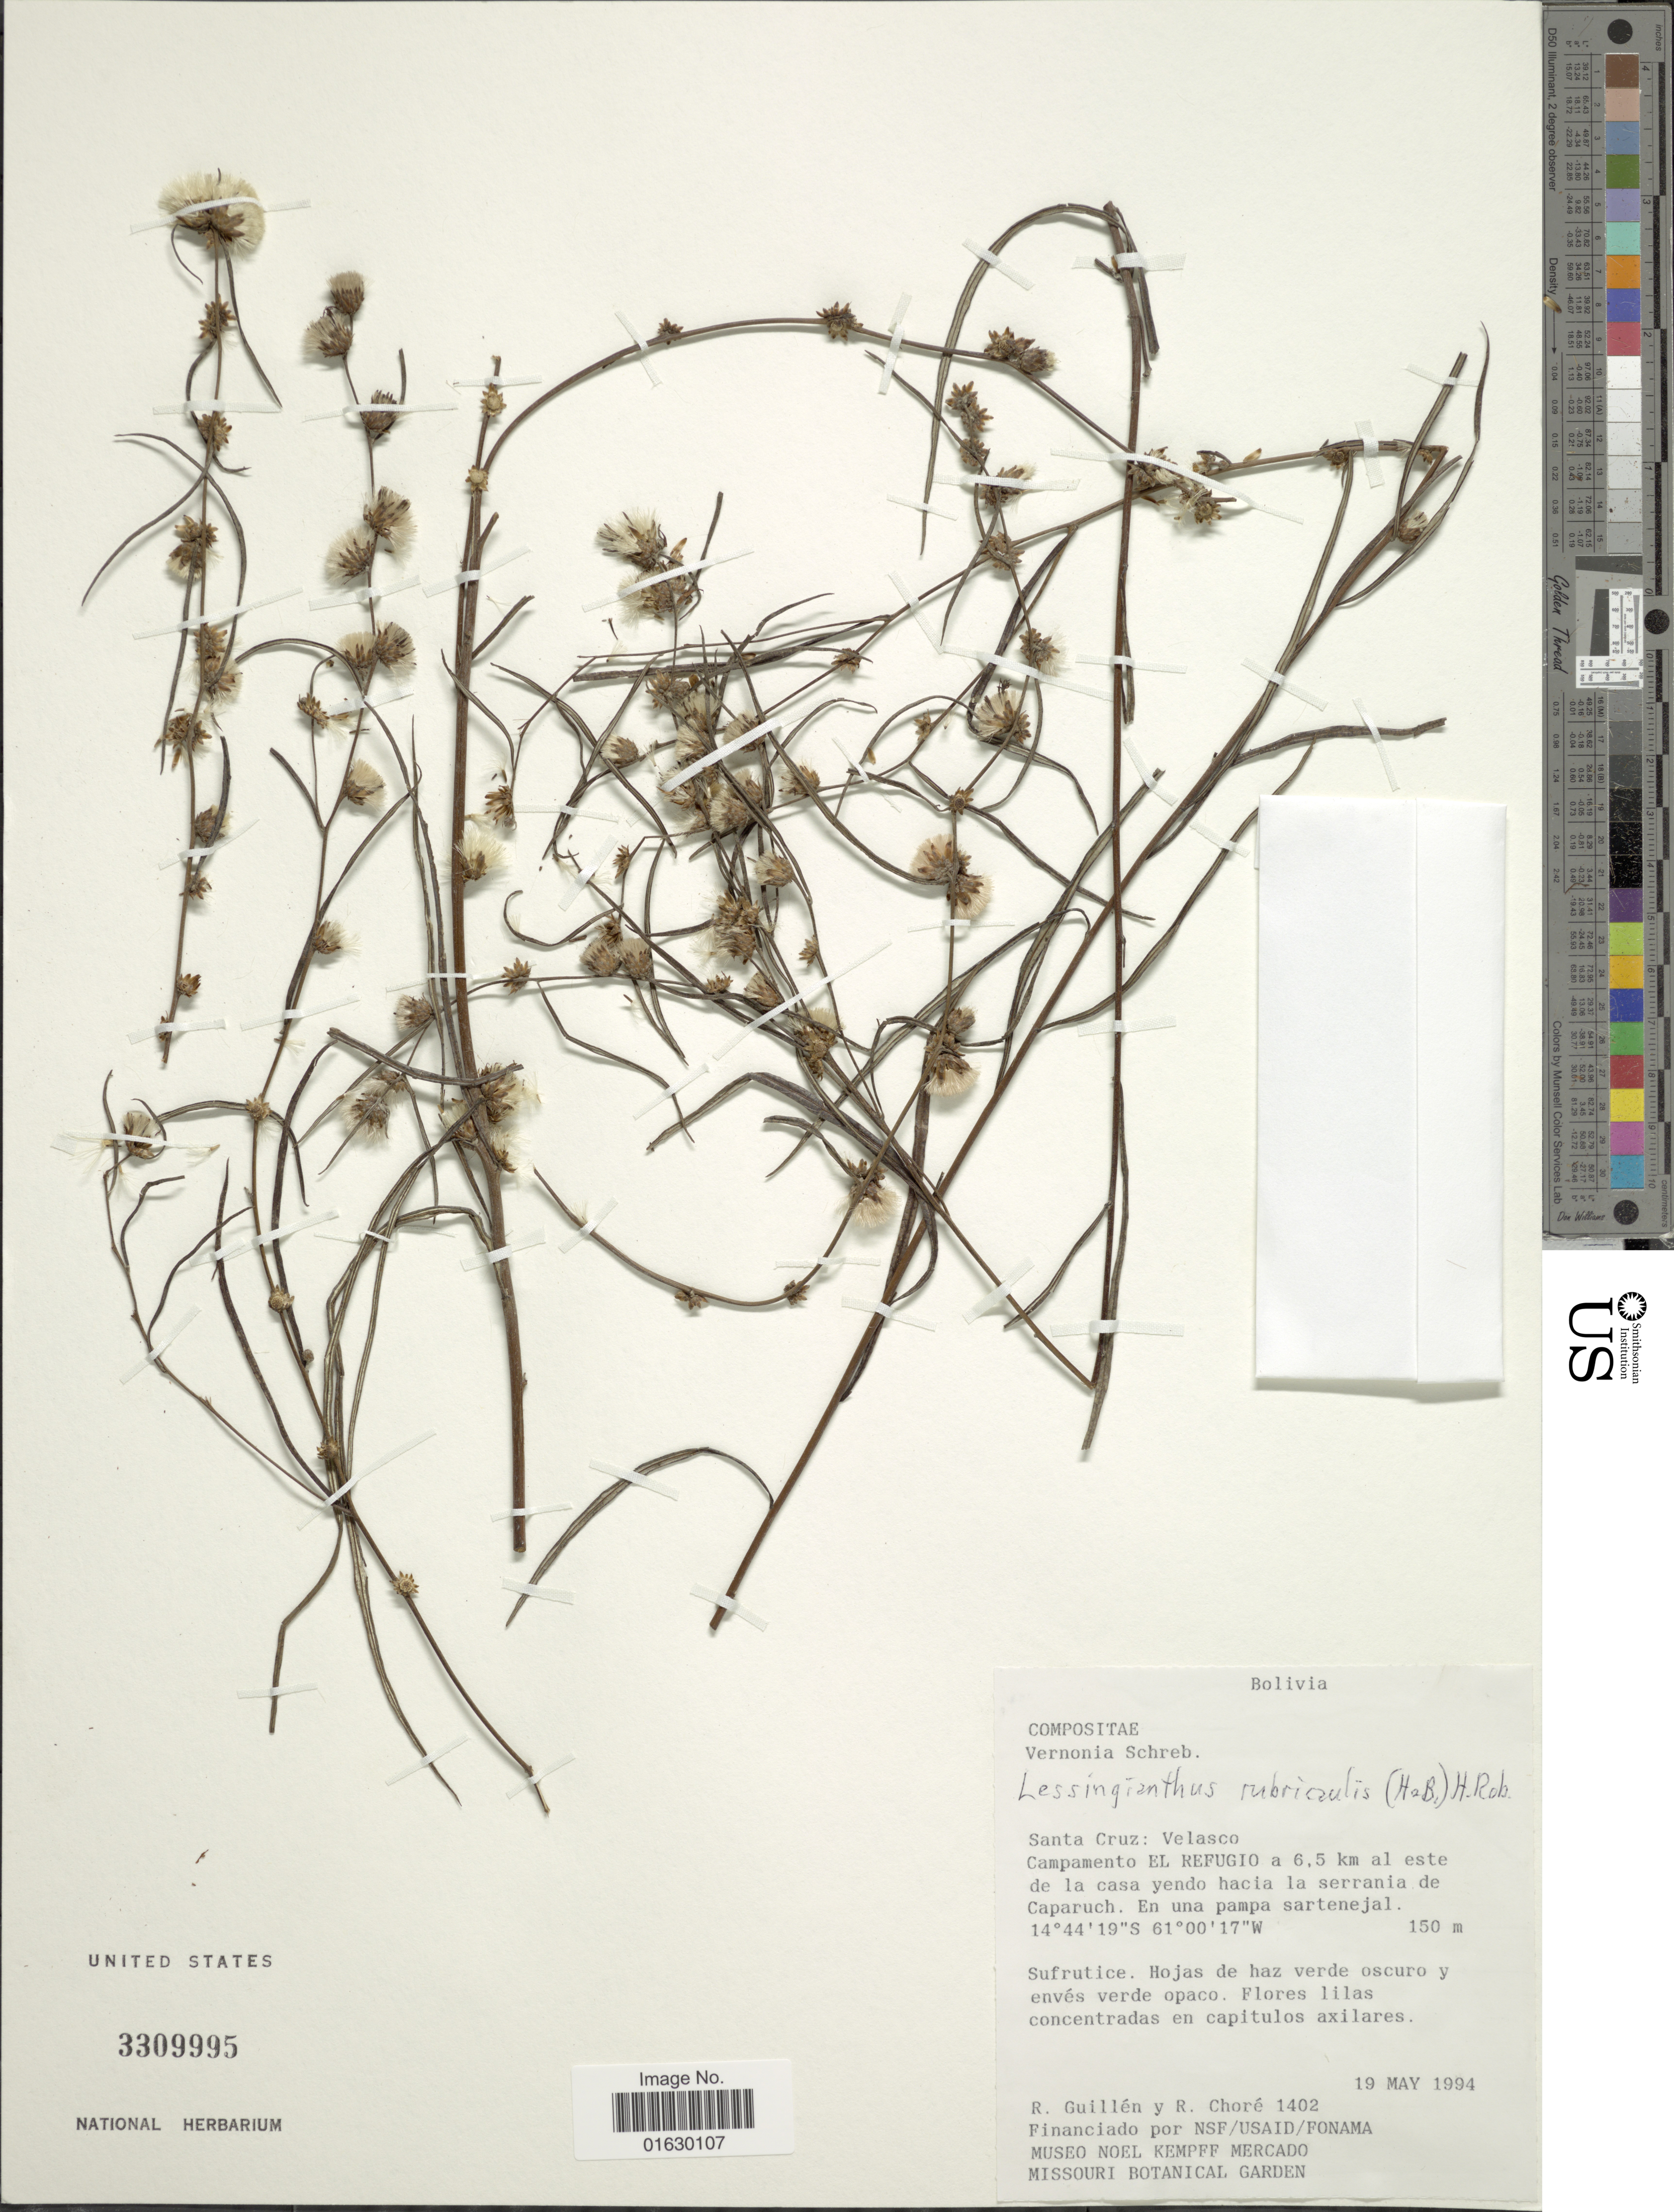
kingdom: Plantae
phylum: Tracheophyta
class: Magnoliopsida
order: Asterales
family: Asteraceae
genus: Lessingianthus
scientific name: Lessingianthus rubricaulis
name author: (Humb. & Bonpl.) H. Rob.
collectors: R. Guillen & R. Choré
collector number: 1402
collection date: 1994-05-19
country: Bolivia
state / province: Santa Cruz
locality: Santa Cruz, Velasco, Campamento El Refugio a 6.5 km al este de la casa yendo hacia la serrania de Caparuch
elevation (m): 150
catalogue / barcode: US 3309995